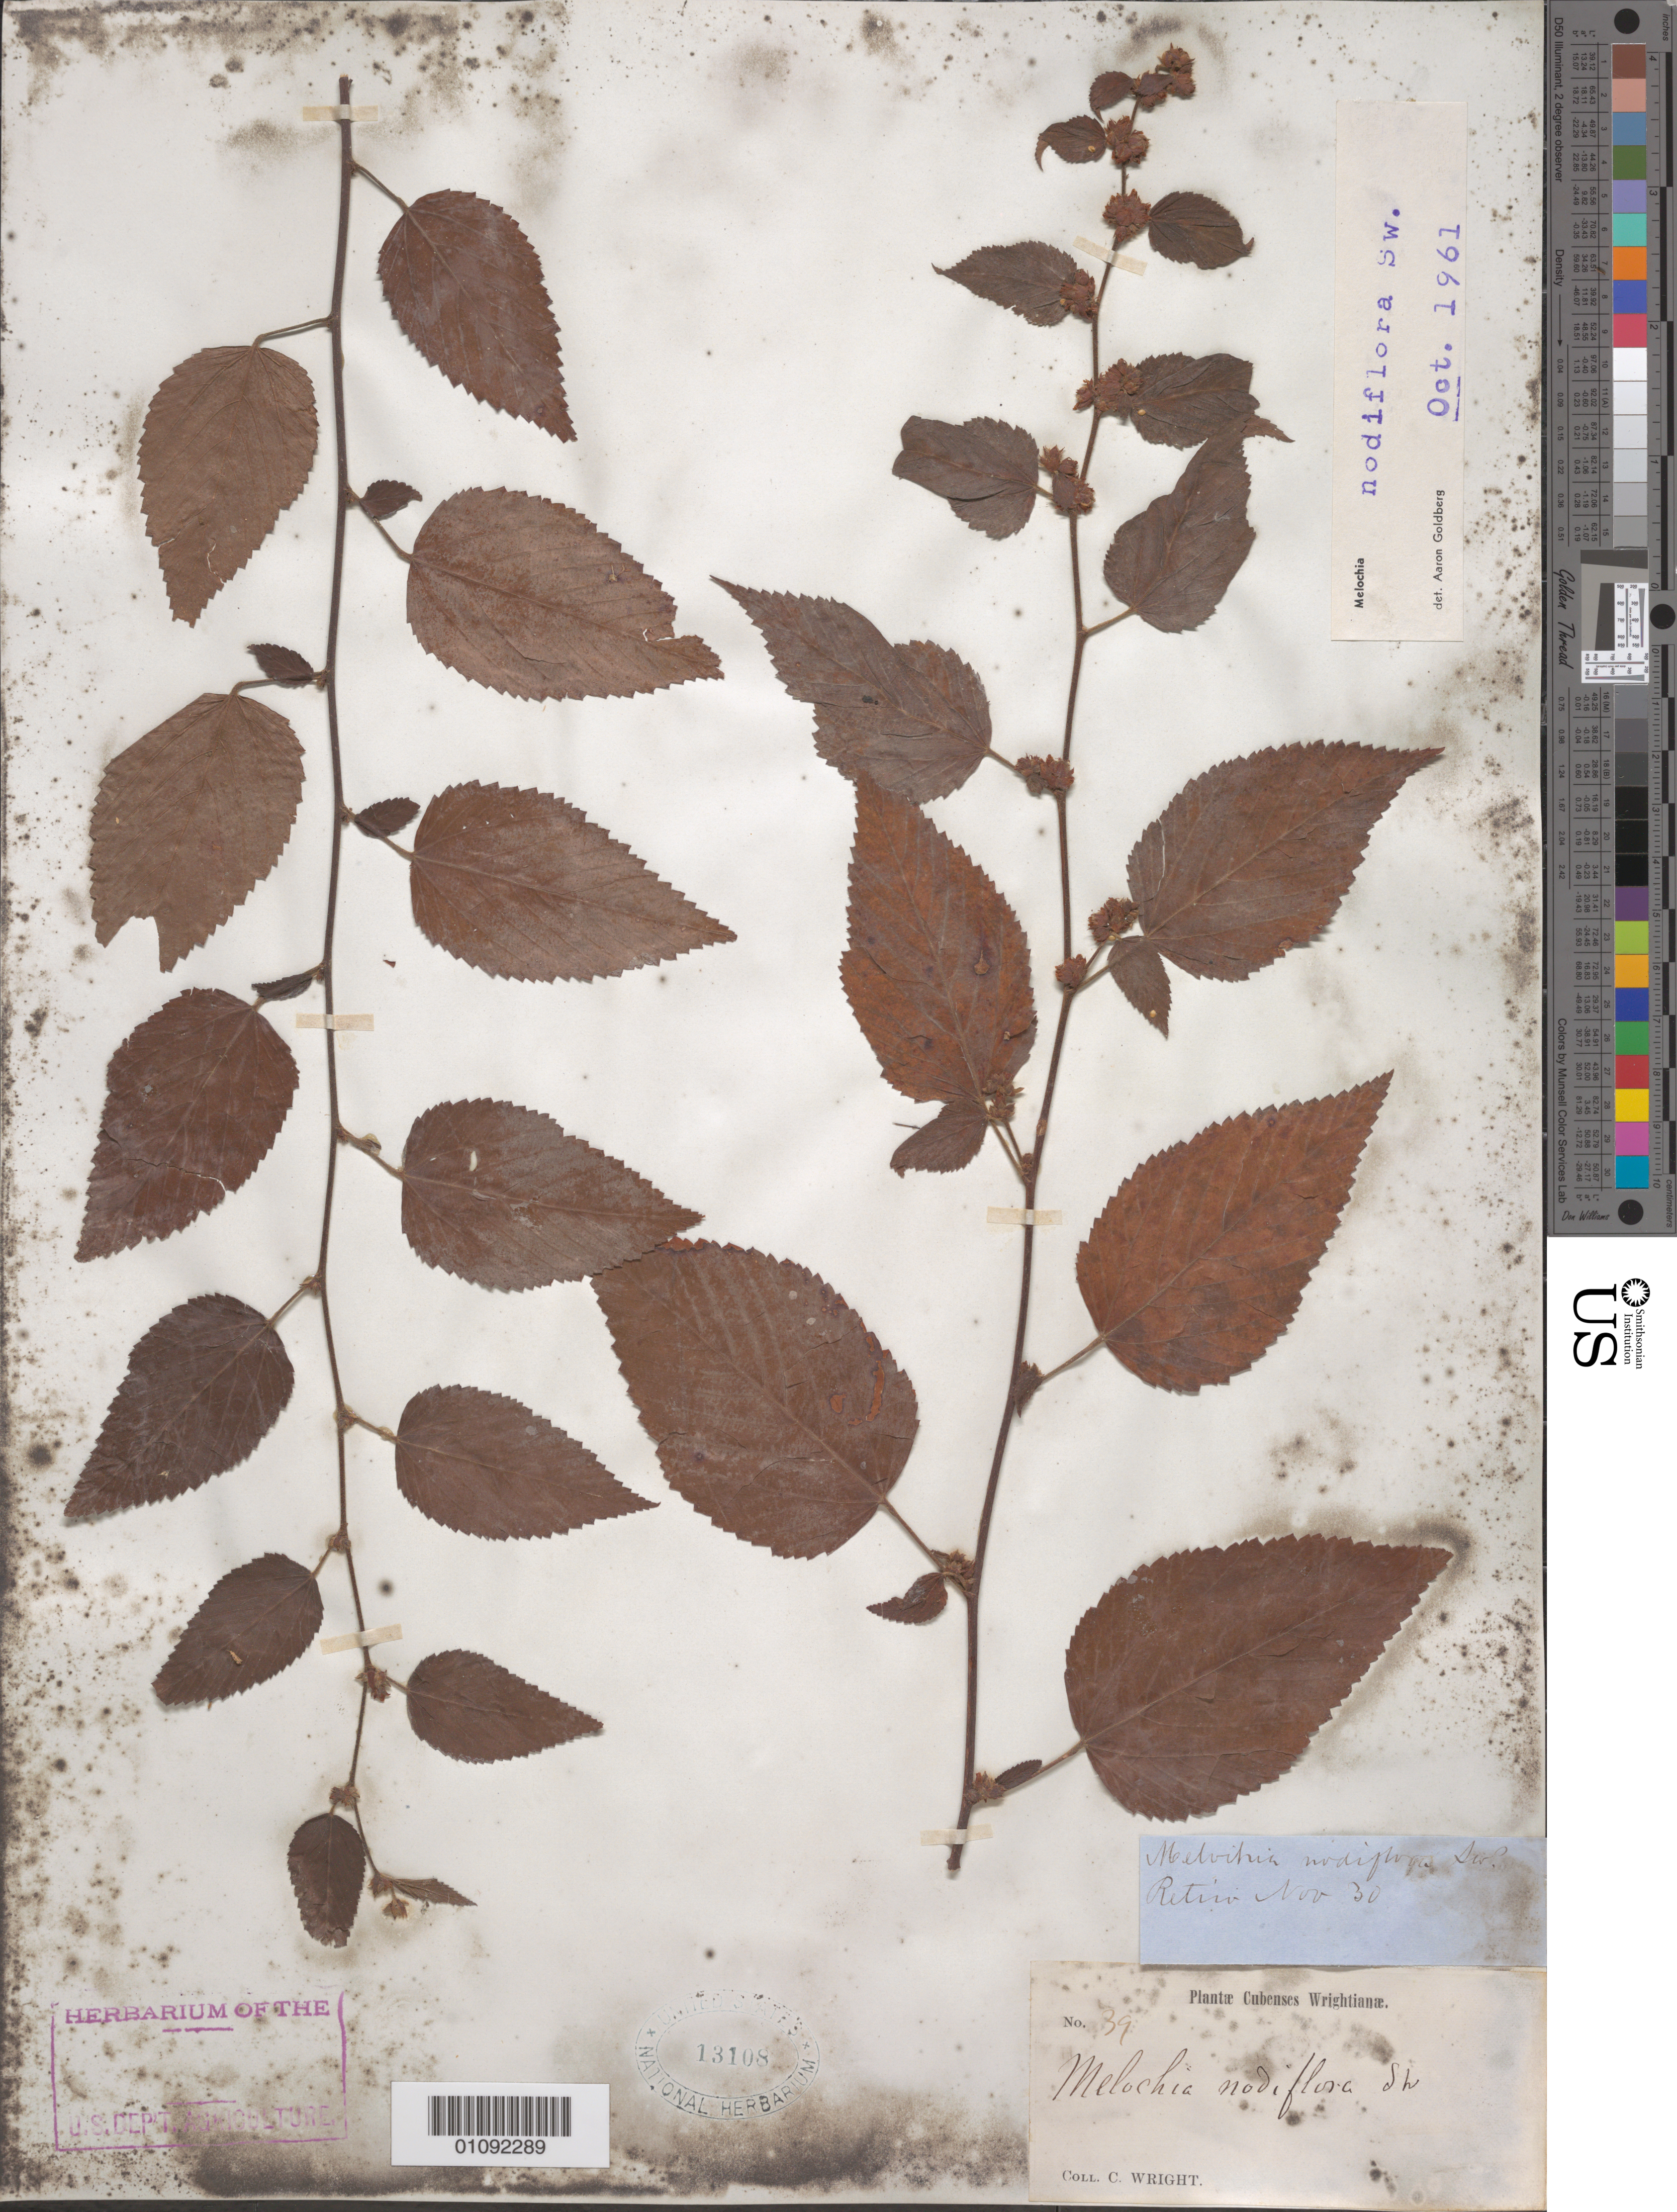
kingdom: Plantae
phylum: Tracheophyta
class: Magnoliopsida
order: Malvales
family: Malvaceae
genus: Melochia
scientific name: Melochia nodiflora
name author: Sw.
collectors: C. Wright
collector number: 39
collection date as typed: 1800 to 1899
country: Cuba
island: Cuba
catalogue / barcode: US 13108